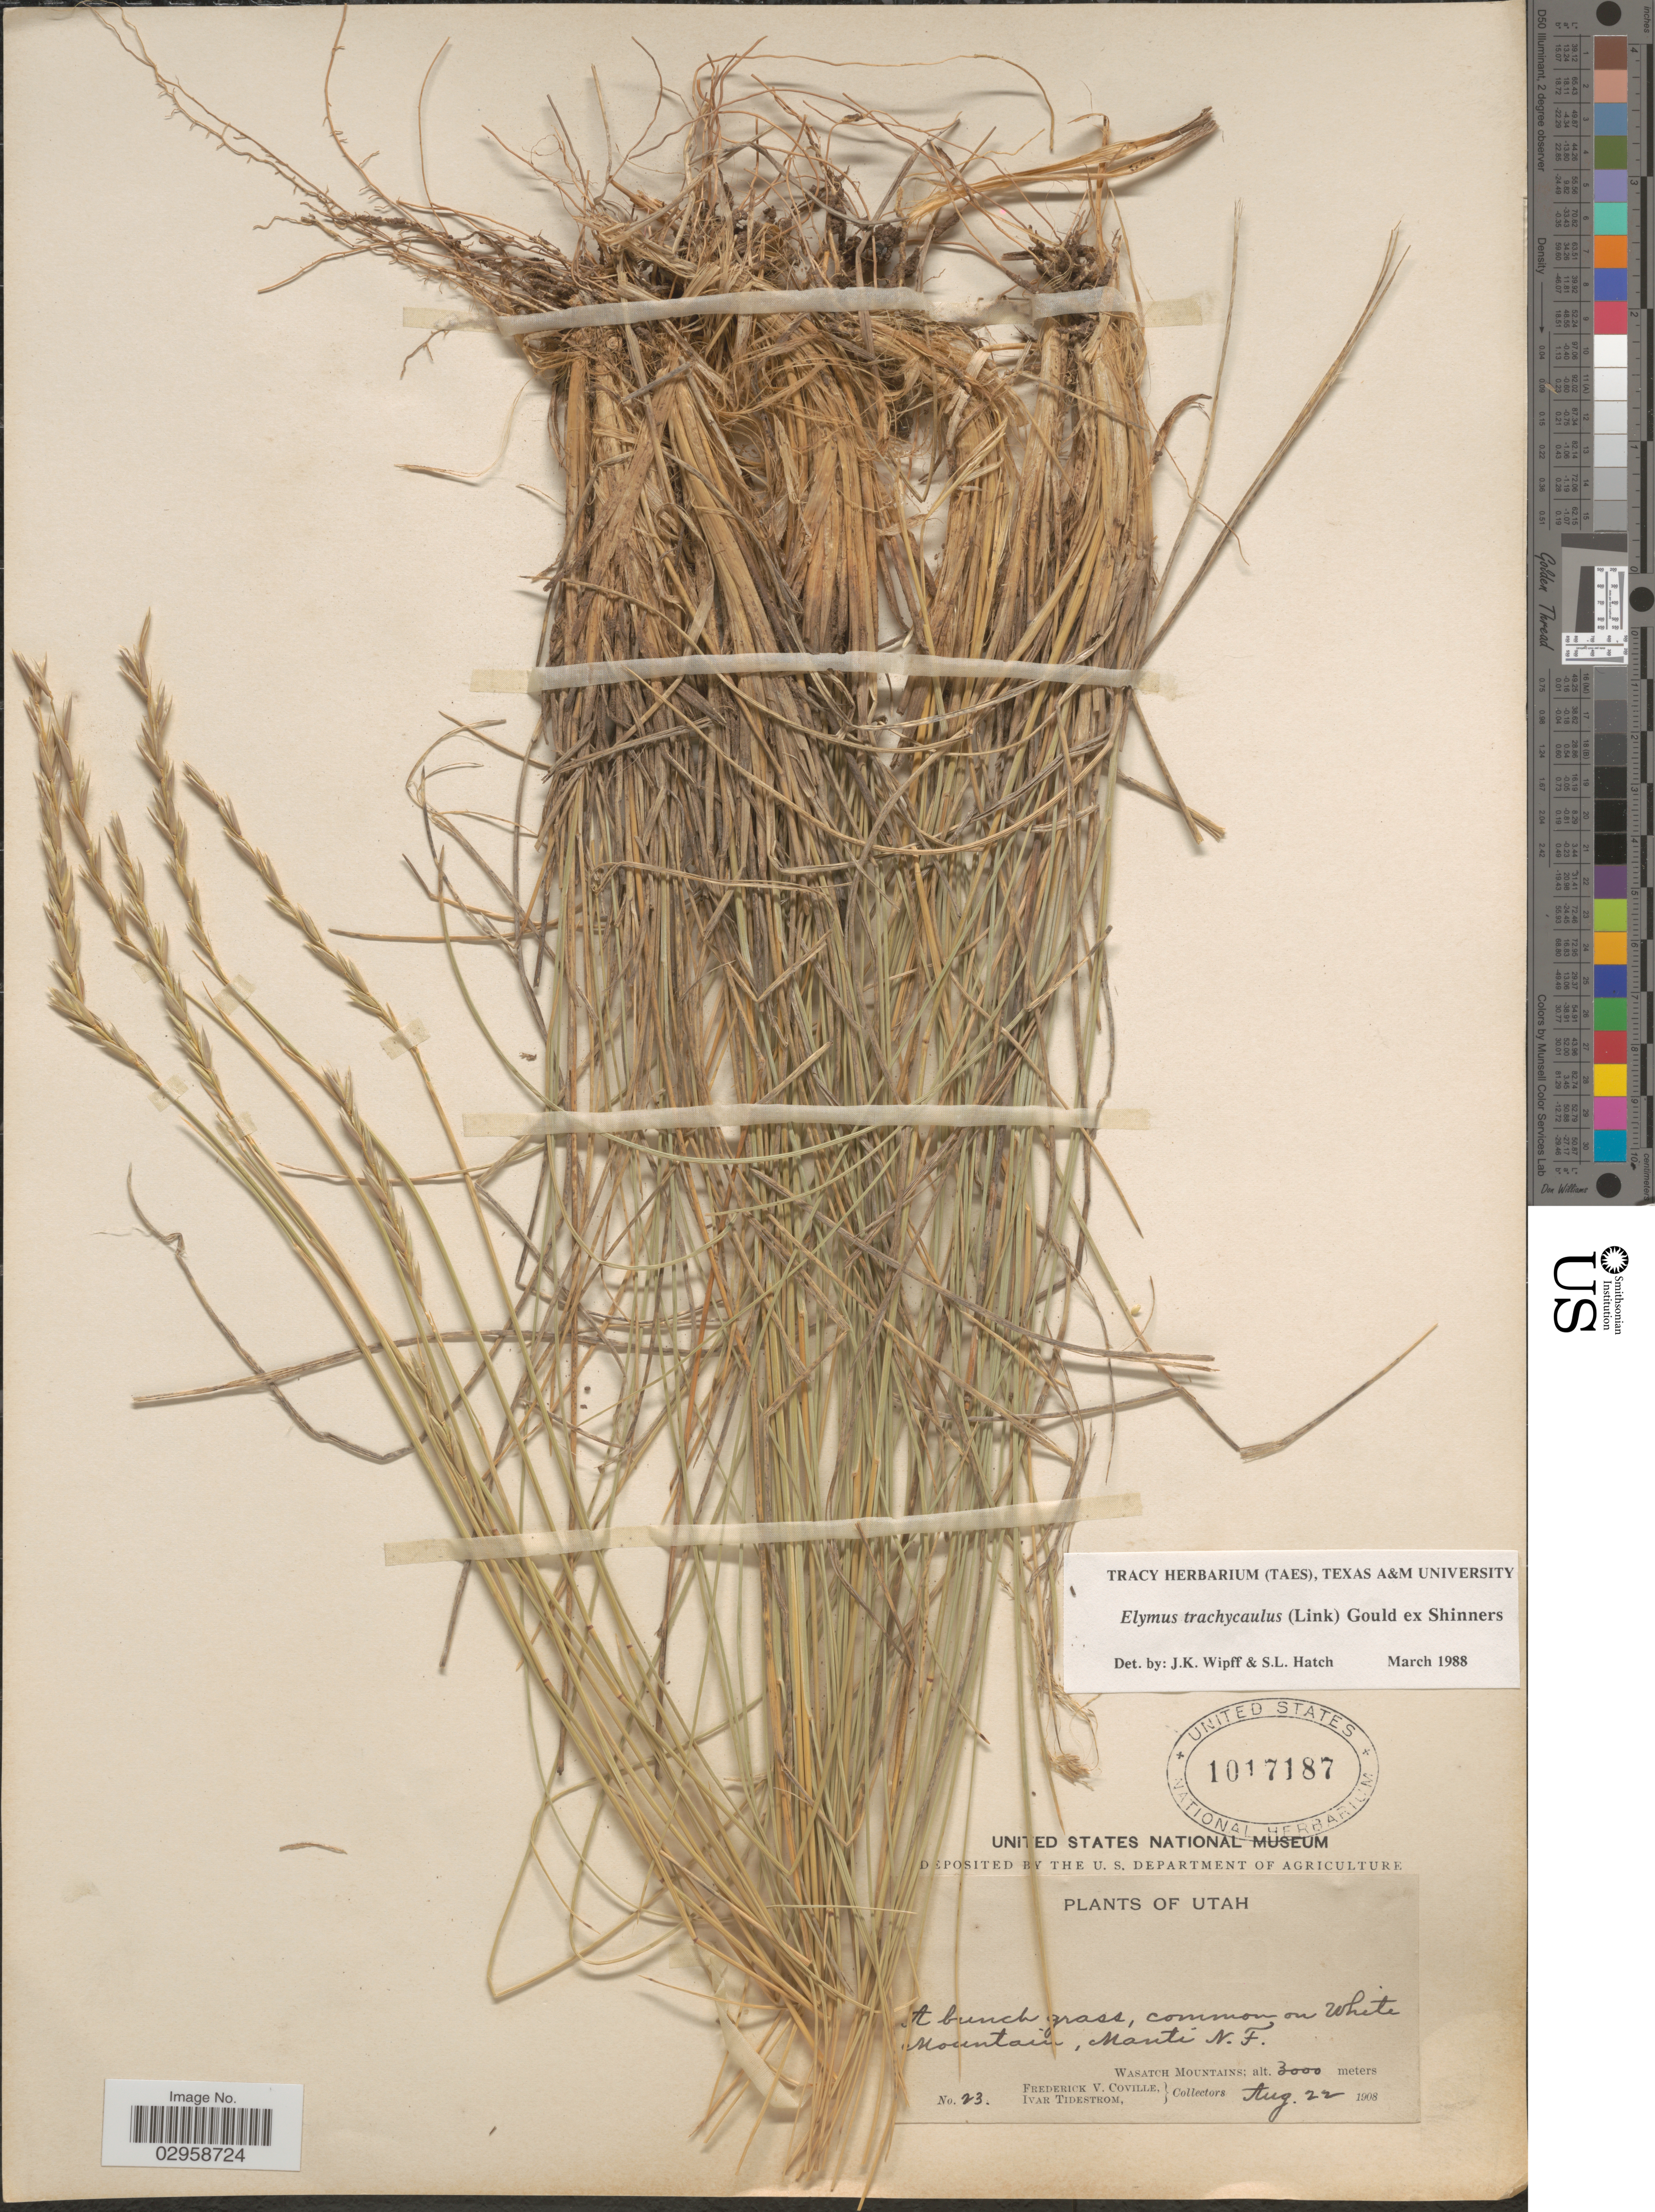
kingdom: Plantae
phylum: Tracheophyta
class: Liliopsida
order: Poales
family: Poaceae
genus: Elymus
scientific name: Elymus trachycaulus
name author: (Link) Gould ex Shinners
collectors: F. V. Coville & I. F. Tidestrom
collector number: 23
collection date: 1908-08-22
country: United States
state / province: Utah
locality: On White Mountain, Manti N.F. Wasatch Mountains.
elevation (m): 3000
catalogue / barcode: US 1017187